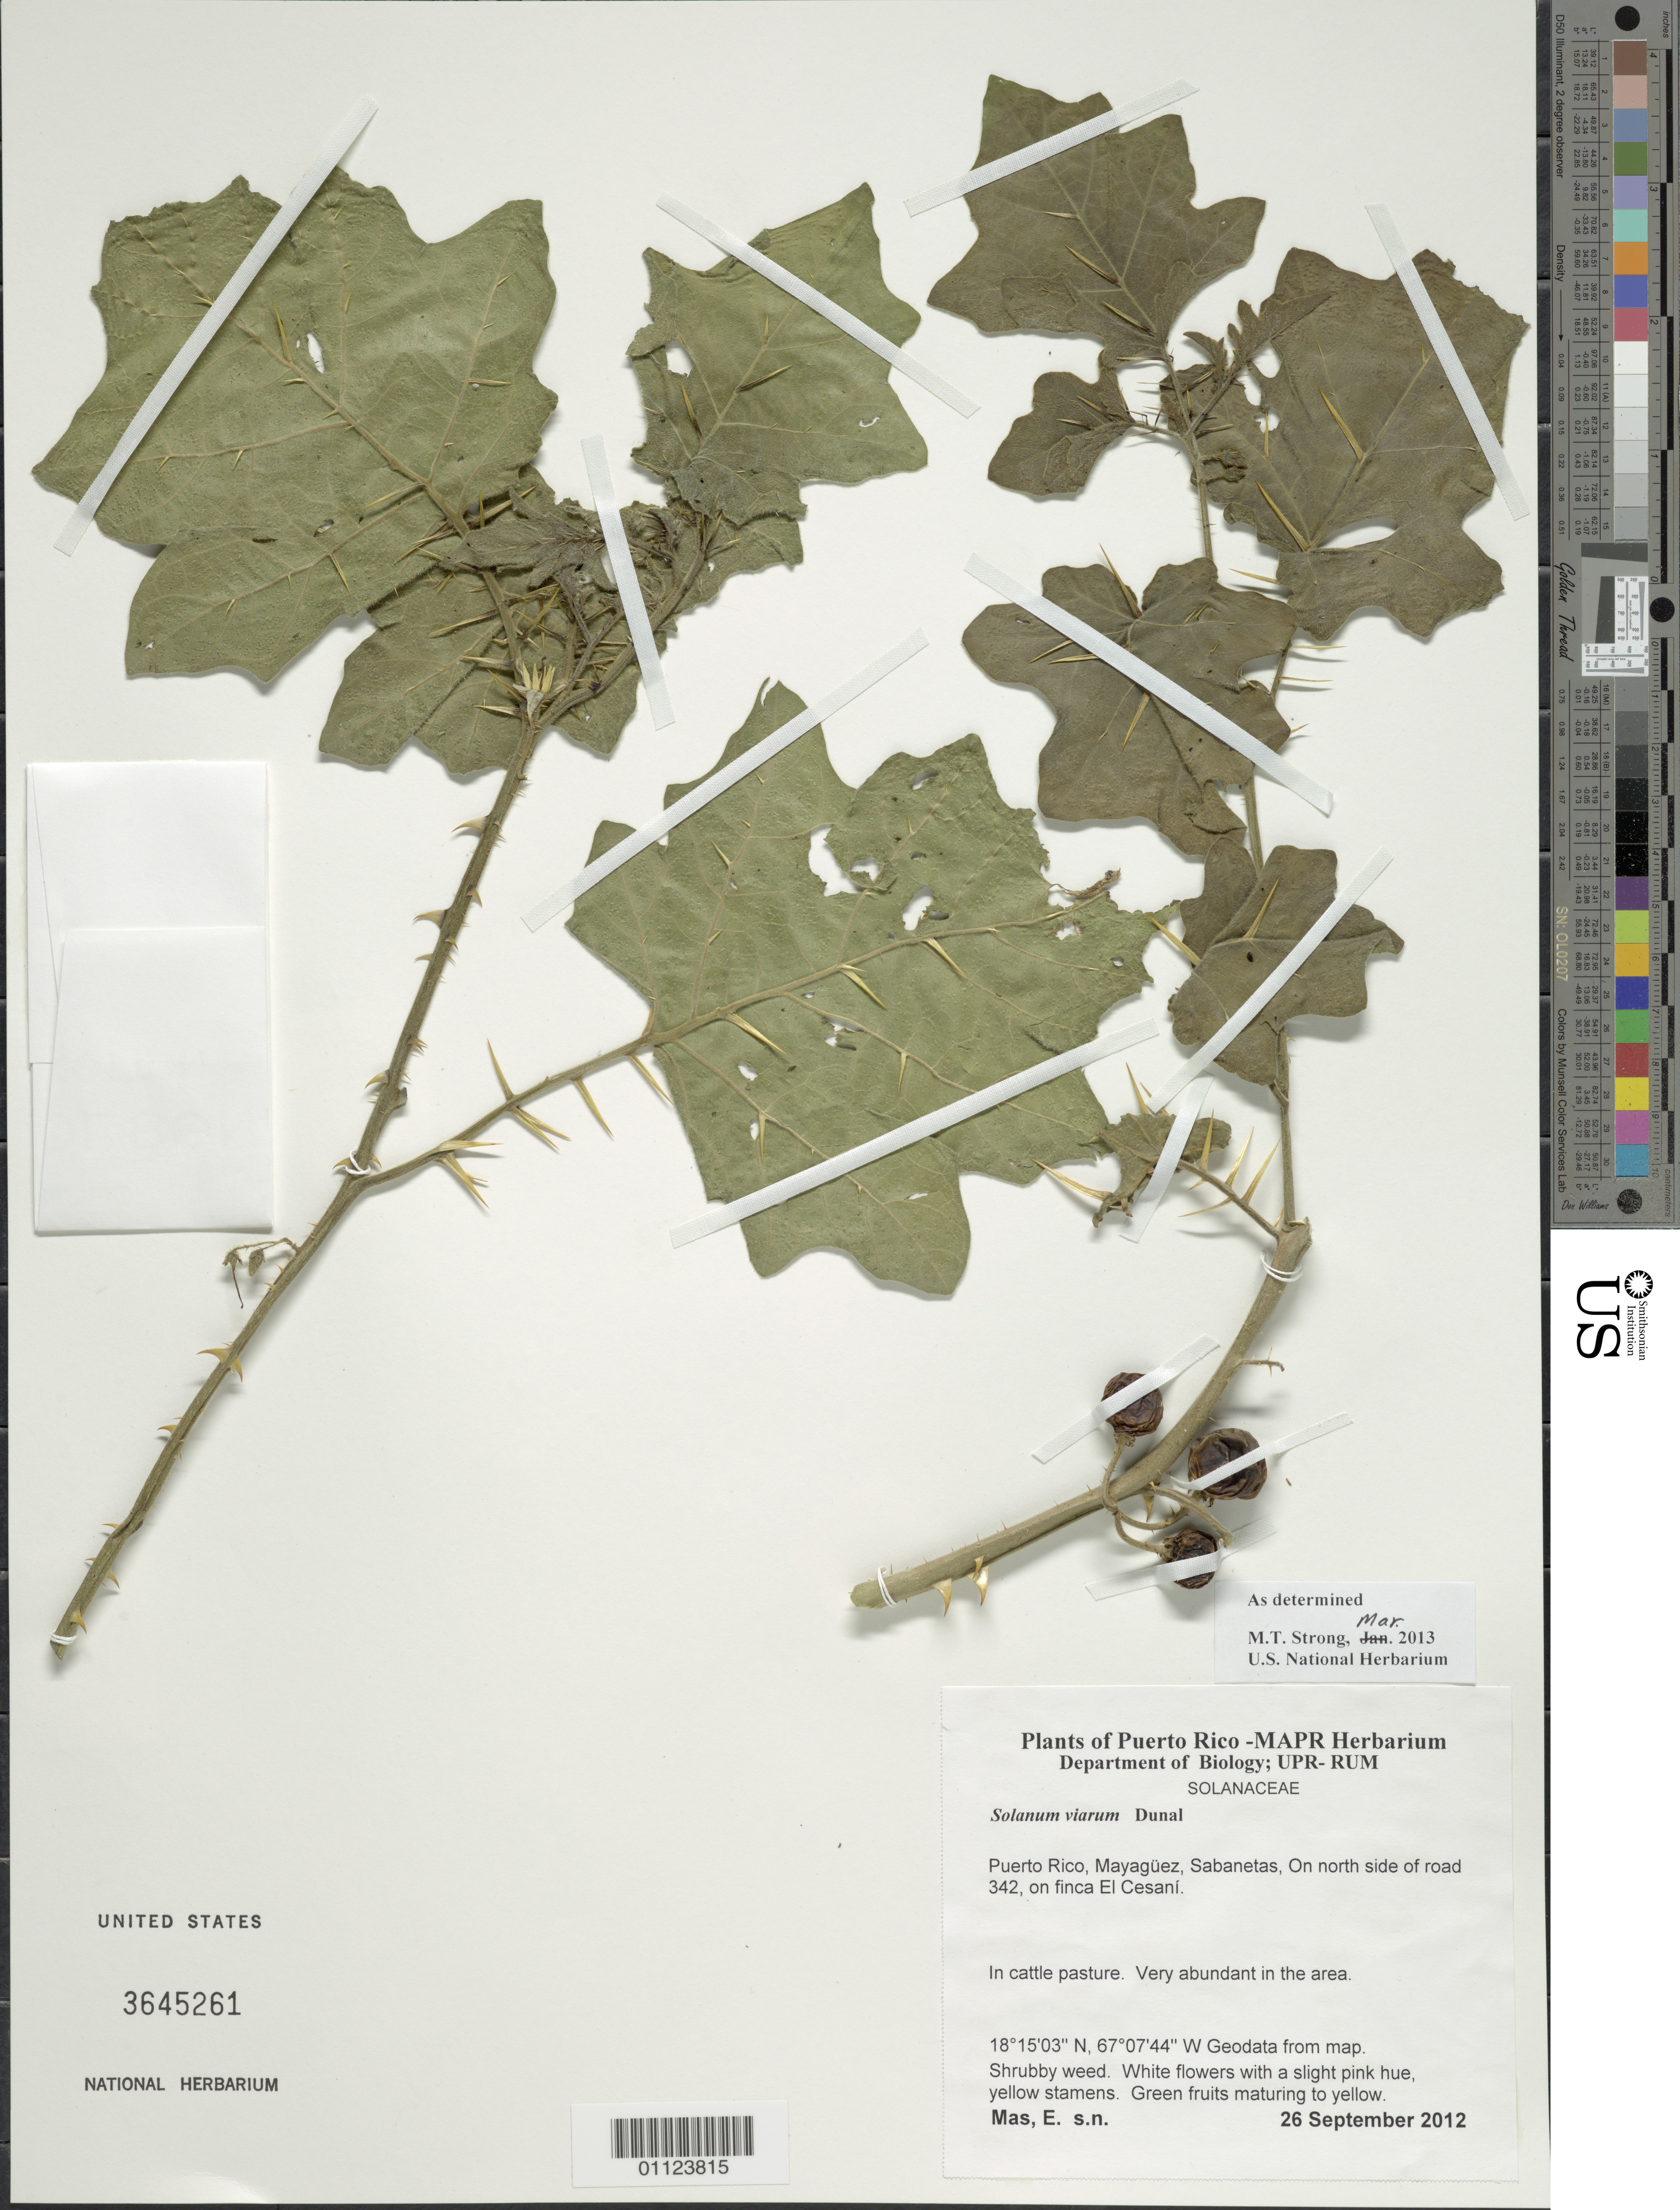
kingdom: Plantae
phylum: Tracheophyta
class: Magnoliopsida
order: Solanales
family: Solanaceae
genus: Solanum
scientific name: Solanum sp.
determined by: Strong, M. T., (US), Smithsonian Institution - National Museum of Natural History (UNITED STATES)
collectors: E. Mas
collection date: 2012-09-26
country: Puerto Rico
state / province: Mayaguez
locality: Sabanetas, N side of road 342, on finca El Cesaní.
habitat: In cattle pasture; very abundant in the area.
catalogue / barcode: US 3645261